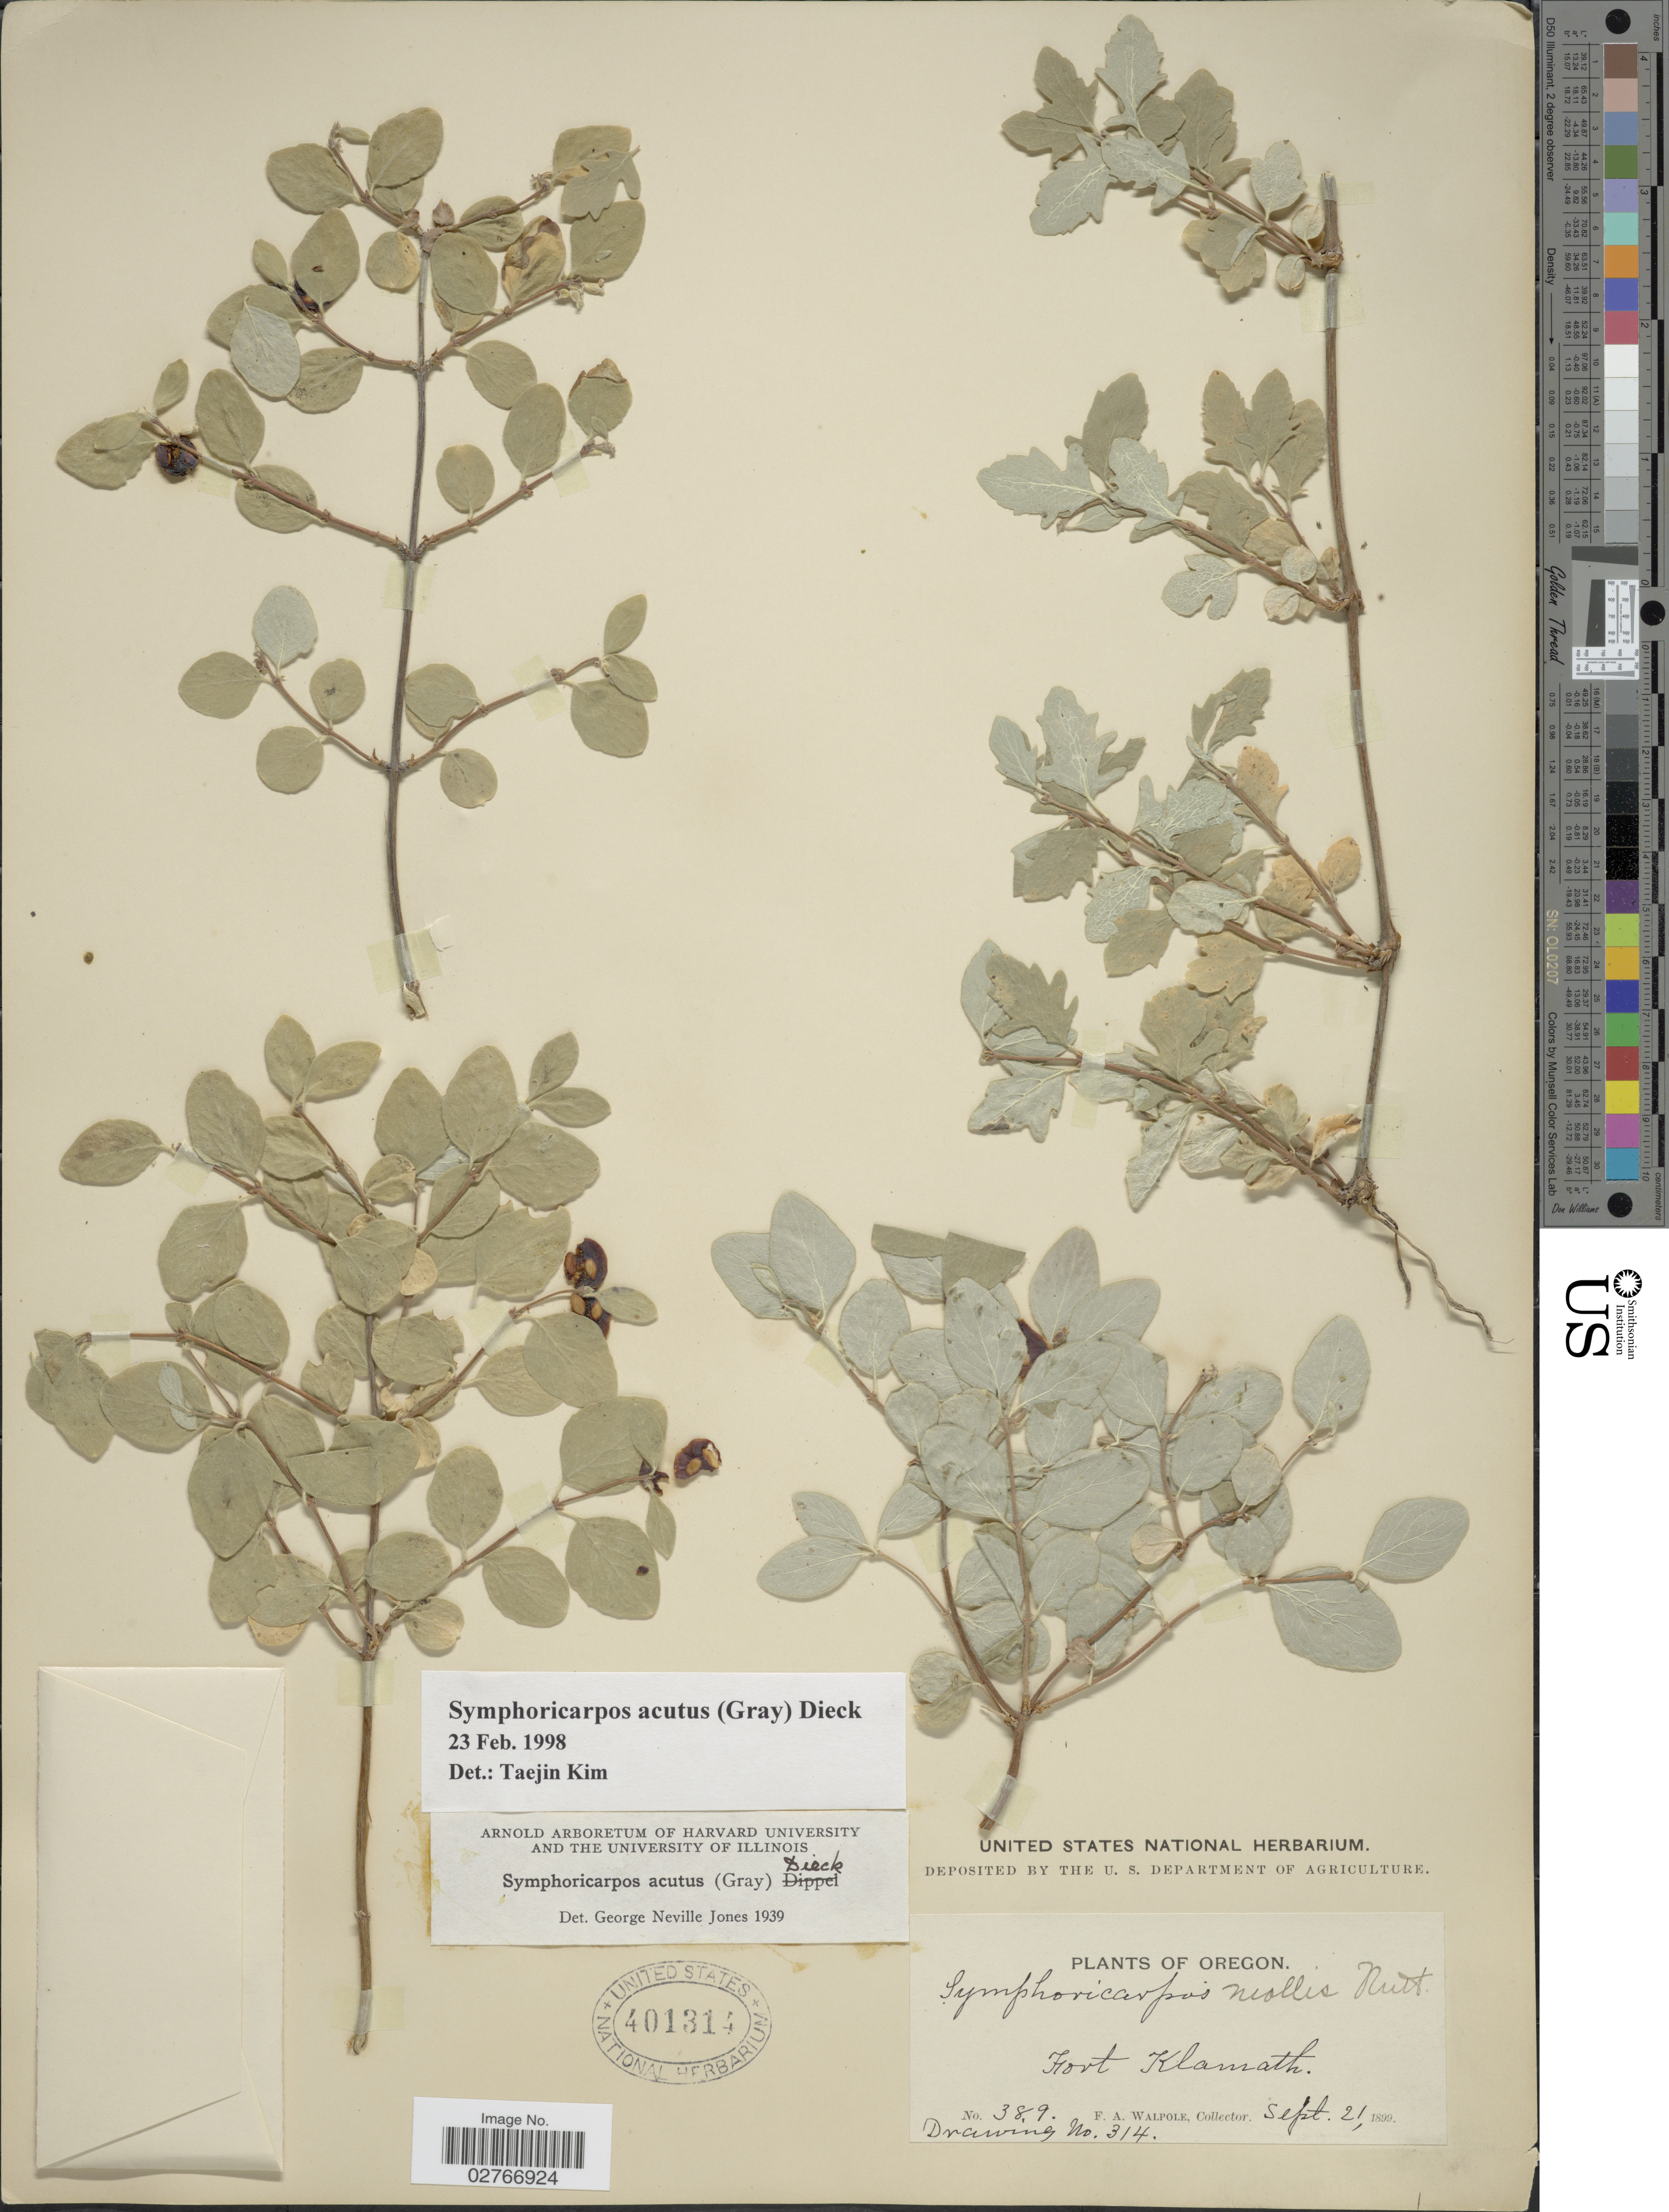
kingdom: Plantae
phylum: Tracheophyta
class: Magnoliopsida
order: Dipsacales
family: Caprifoliaceae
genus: Symphoricarpos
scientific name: Symphoricarpos acutus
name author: (A. Gray) Dieck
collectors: F. Walpole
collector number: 389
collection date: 1899-09-21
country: United States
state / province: Oregon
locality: Fort Klamath.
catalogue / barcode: US 401314